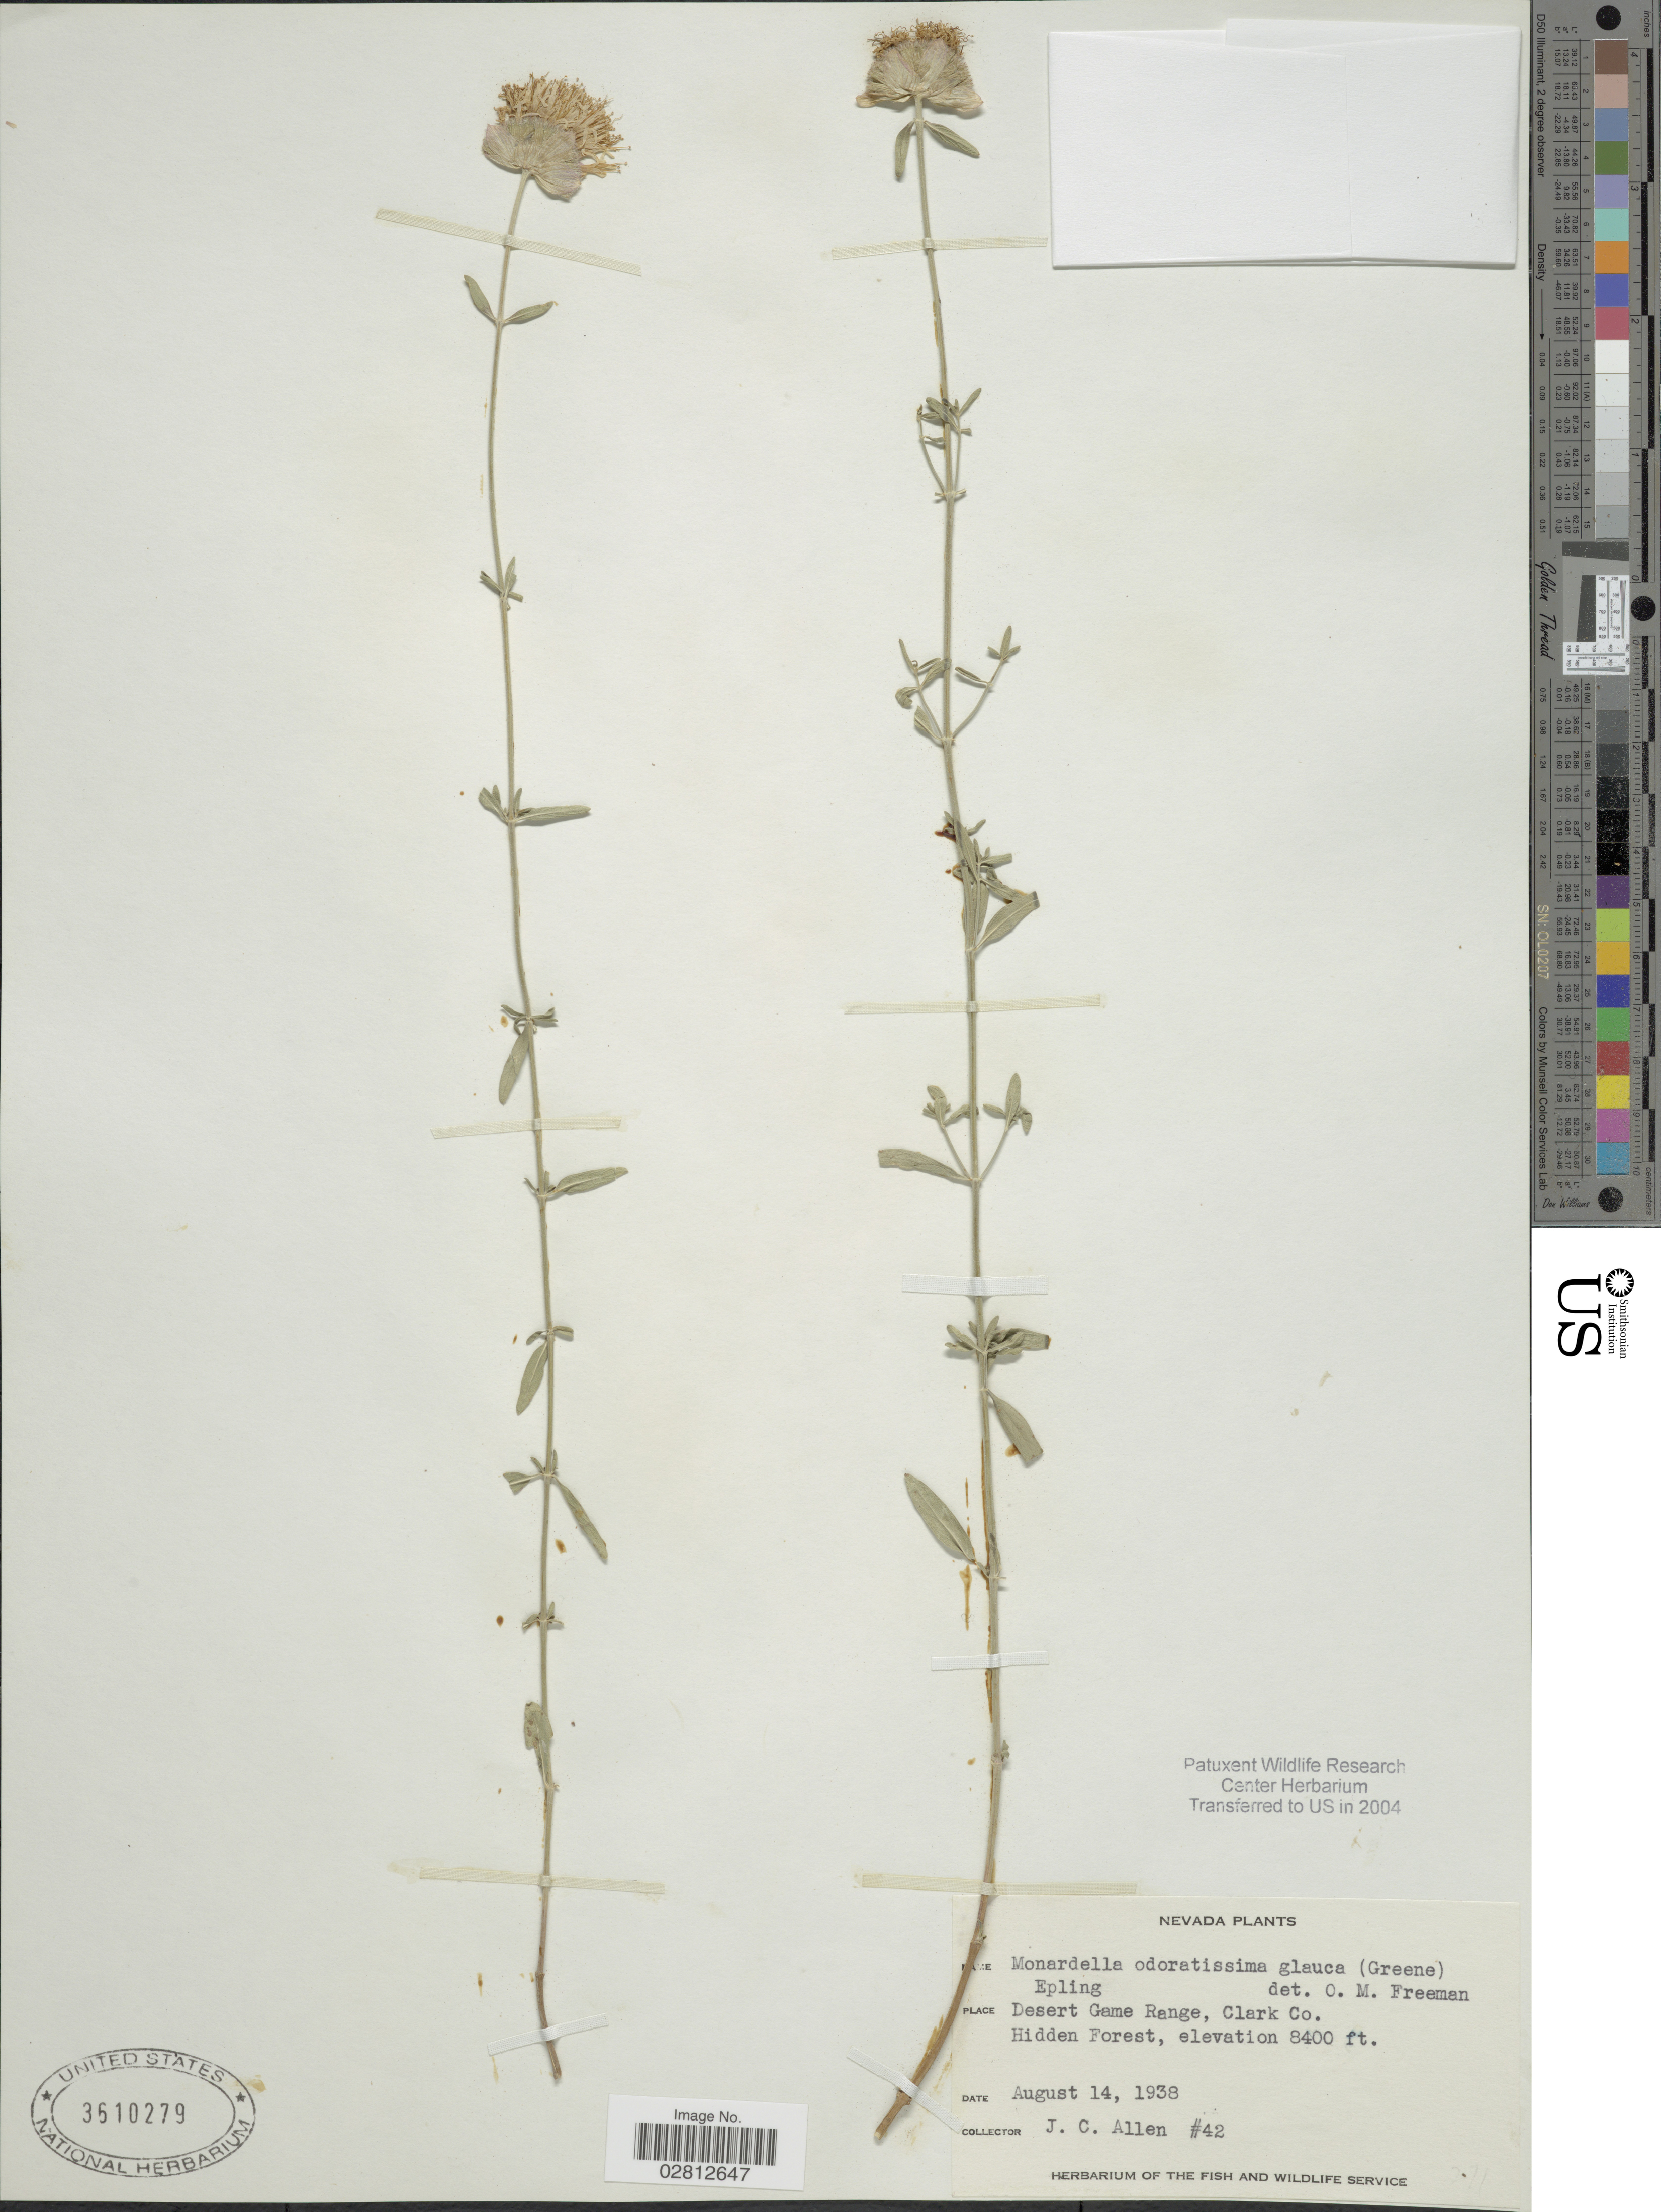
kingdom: Plantae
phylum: Tracheophyta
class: Magnoliopsida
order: Lamiales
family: Lamiaceae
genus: Monardella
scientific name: Monardella odoratissima subsp. glauca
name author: (Greene) Epling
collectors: J. C. Allen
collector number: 42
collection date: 1938-08-14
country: United States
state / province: Nevada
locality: Desert Game Range, Clark Co., Hidden Forest.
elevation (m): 2560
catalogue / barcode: US 3610279